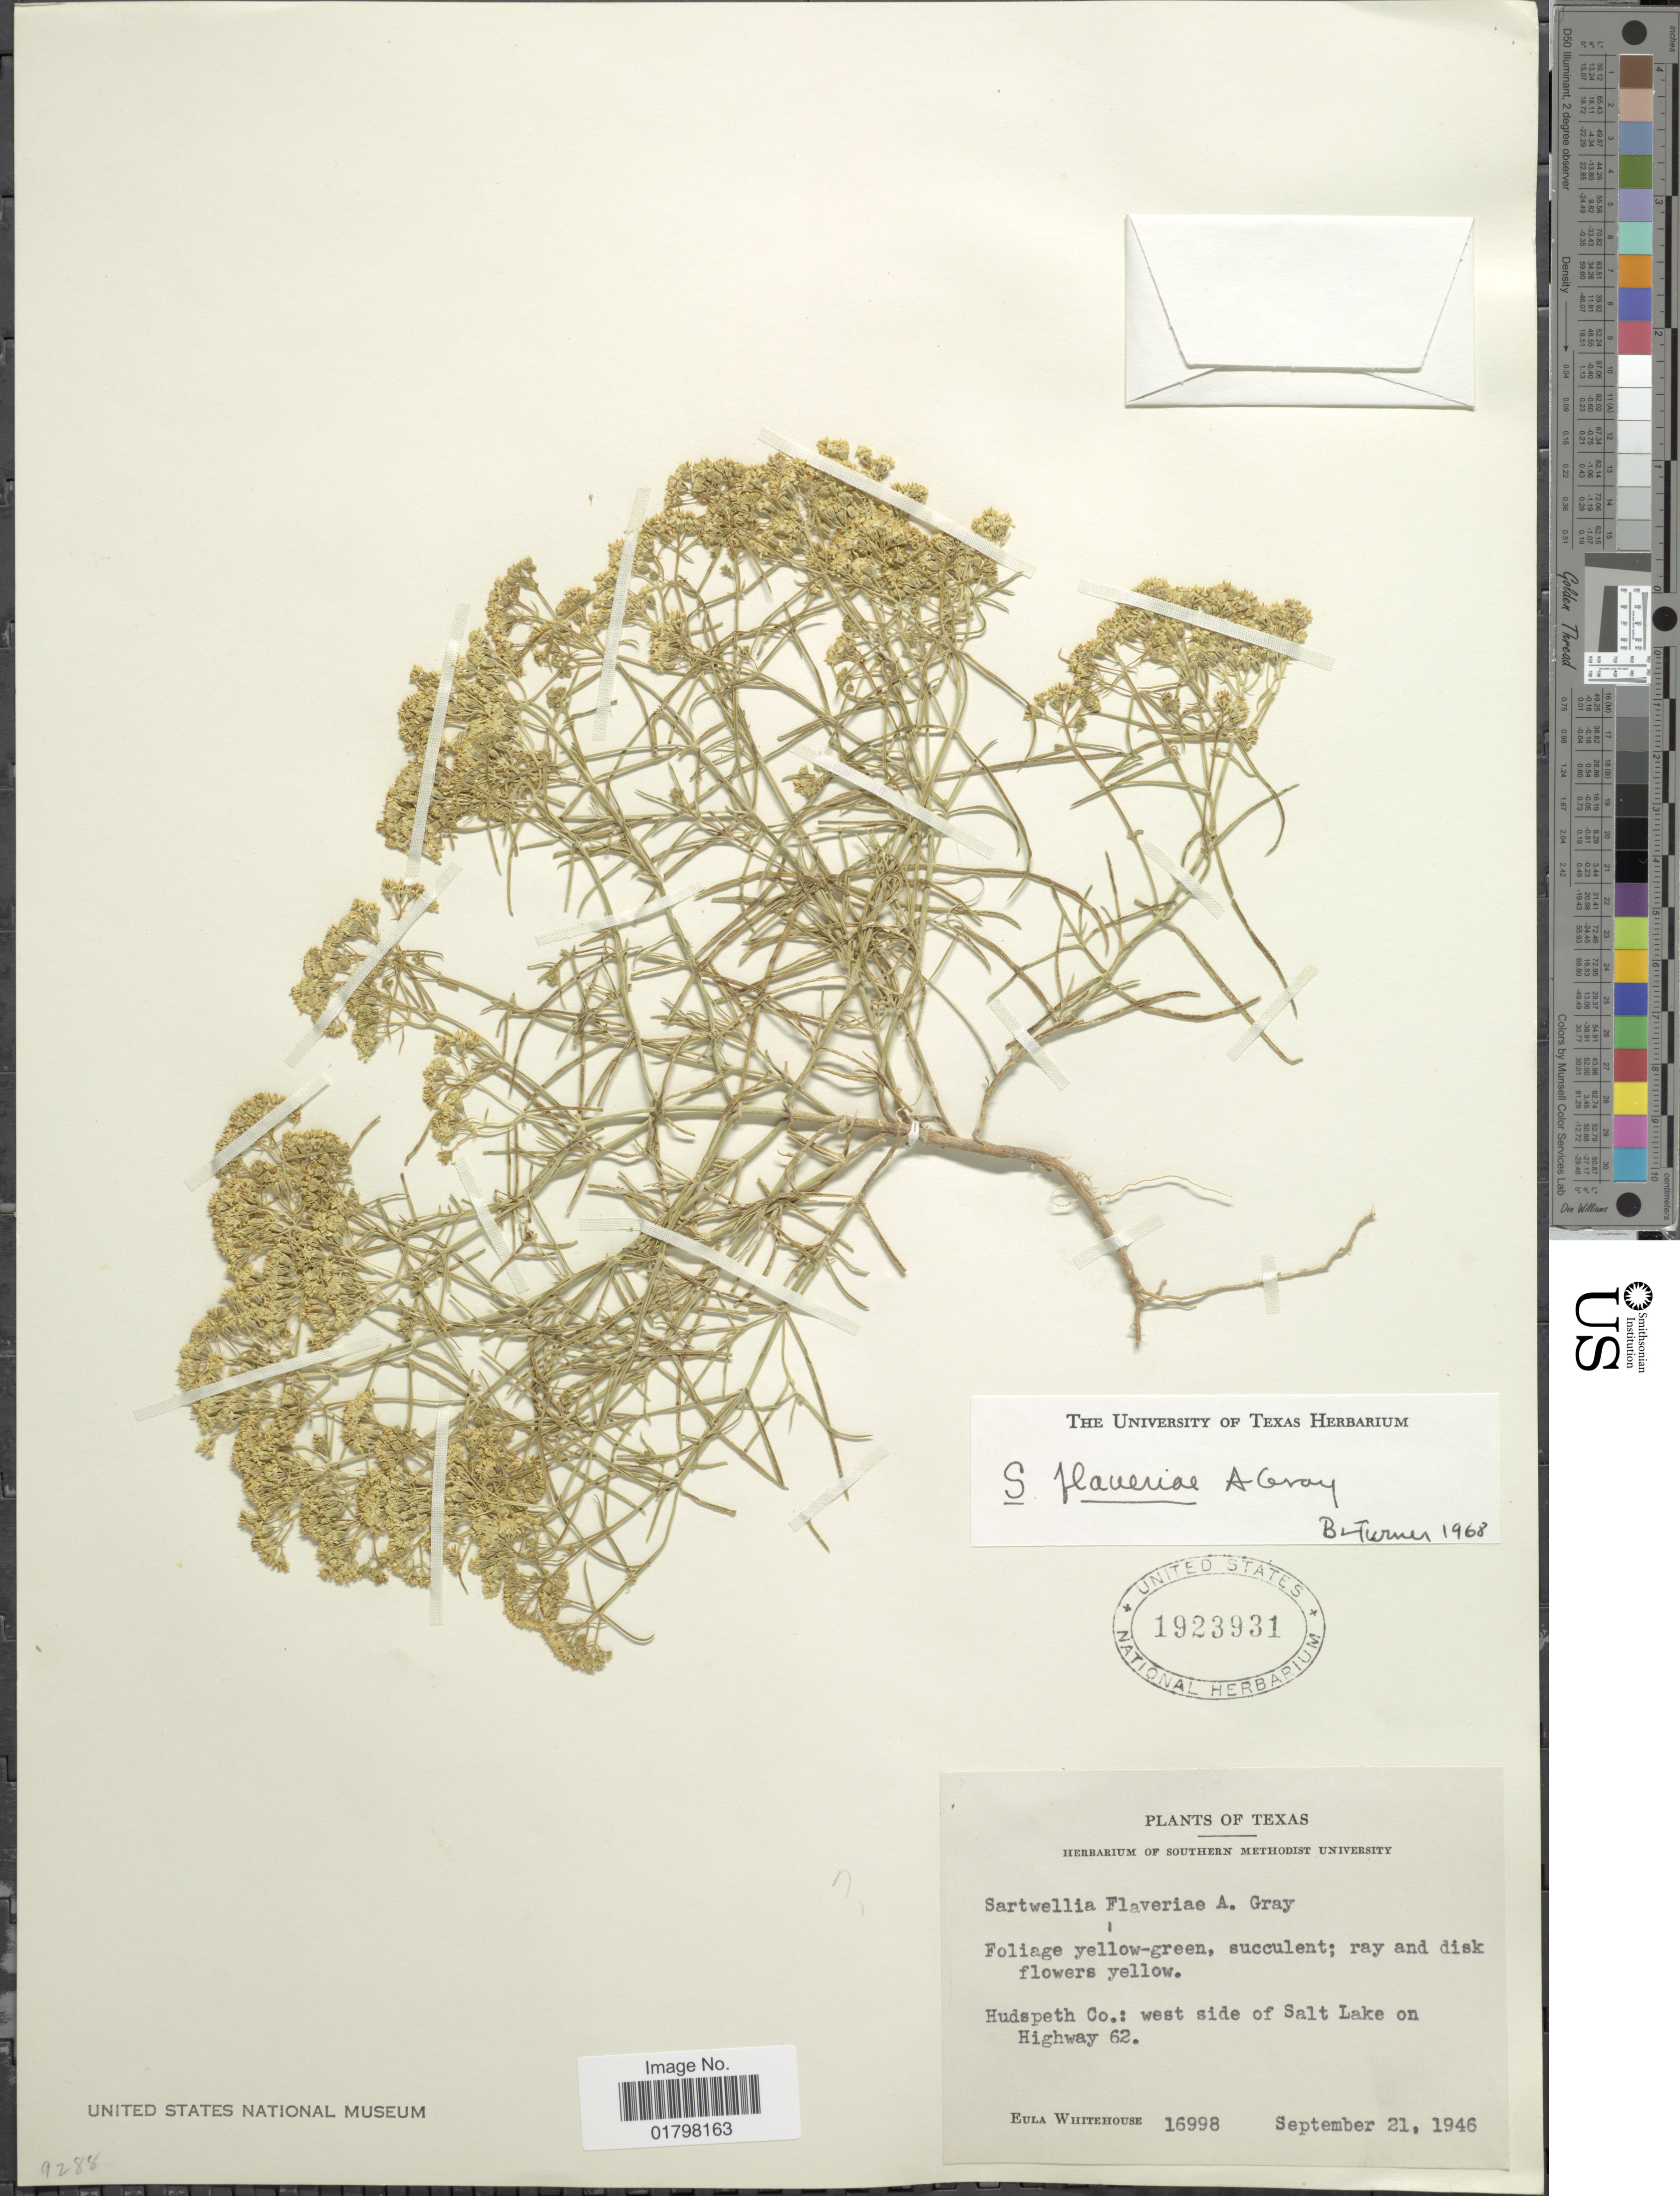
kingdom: Plantae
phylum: Tracheophyta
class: Magnoliopsida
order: Asterales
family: Asteraceae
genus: Sartwellia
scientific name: Sartwellia flaveriae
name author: A. Gray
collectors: E. Whitehouse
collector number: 16998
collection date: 1946-09-21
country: United States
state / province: Texas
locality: Hudspeth Co.: west side of Salt Lake on Highway 62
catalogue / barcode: US 1923931